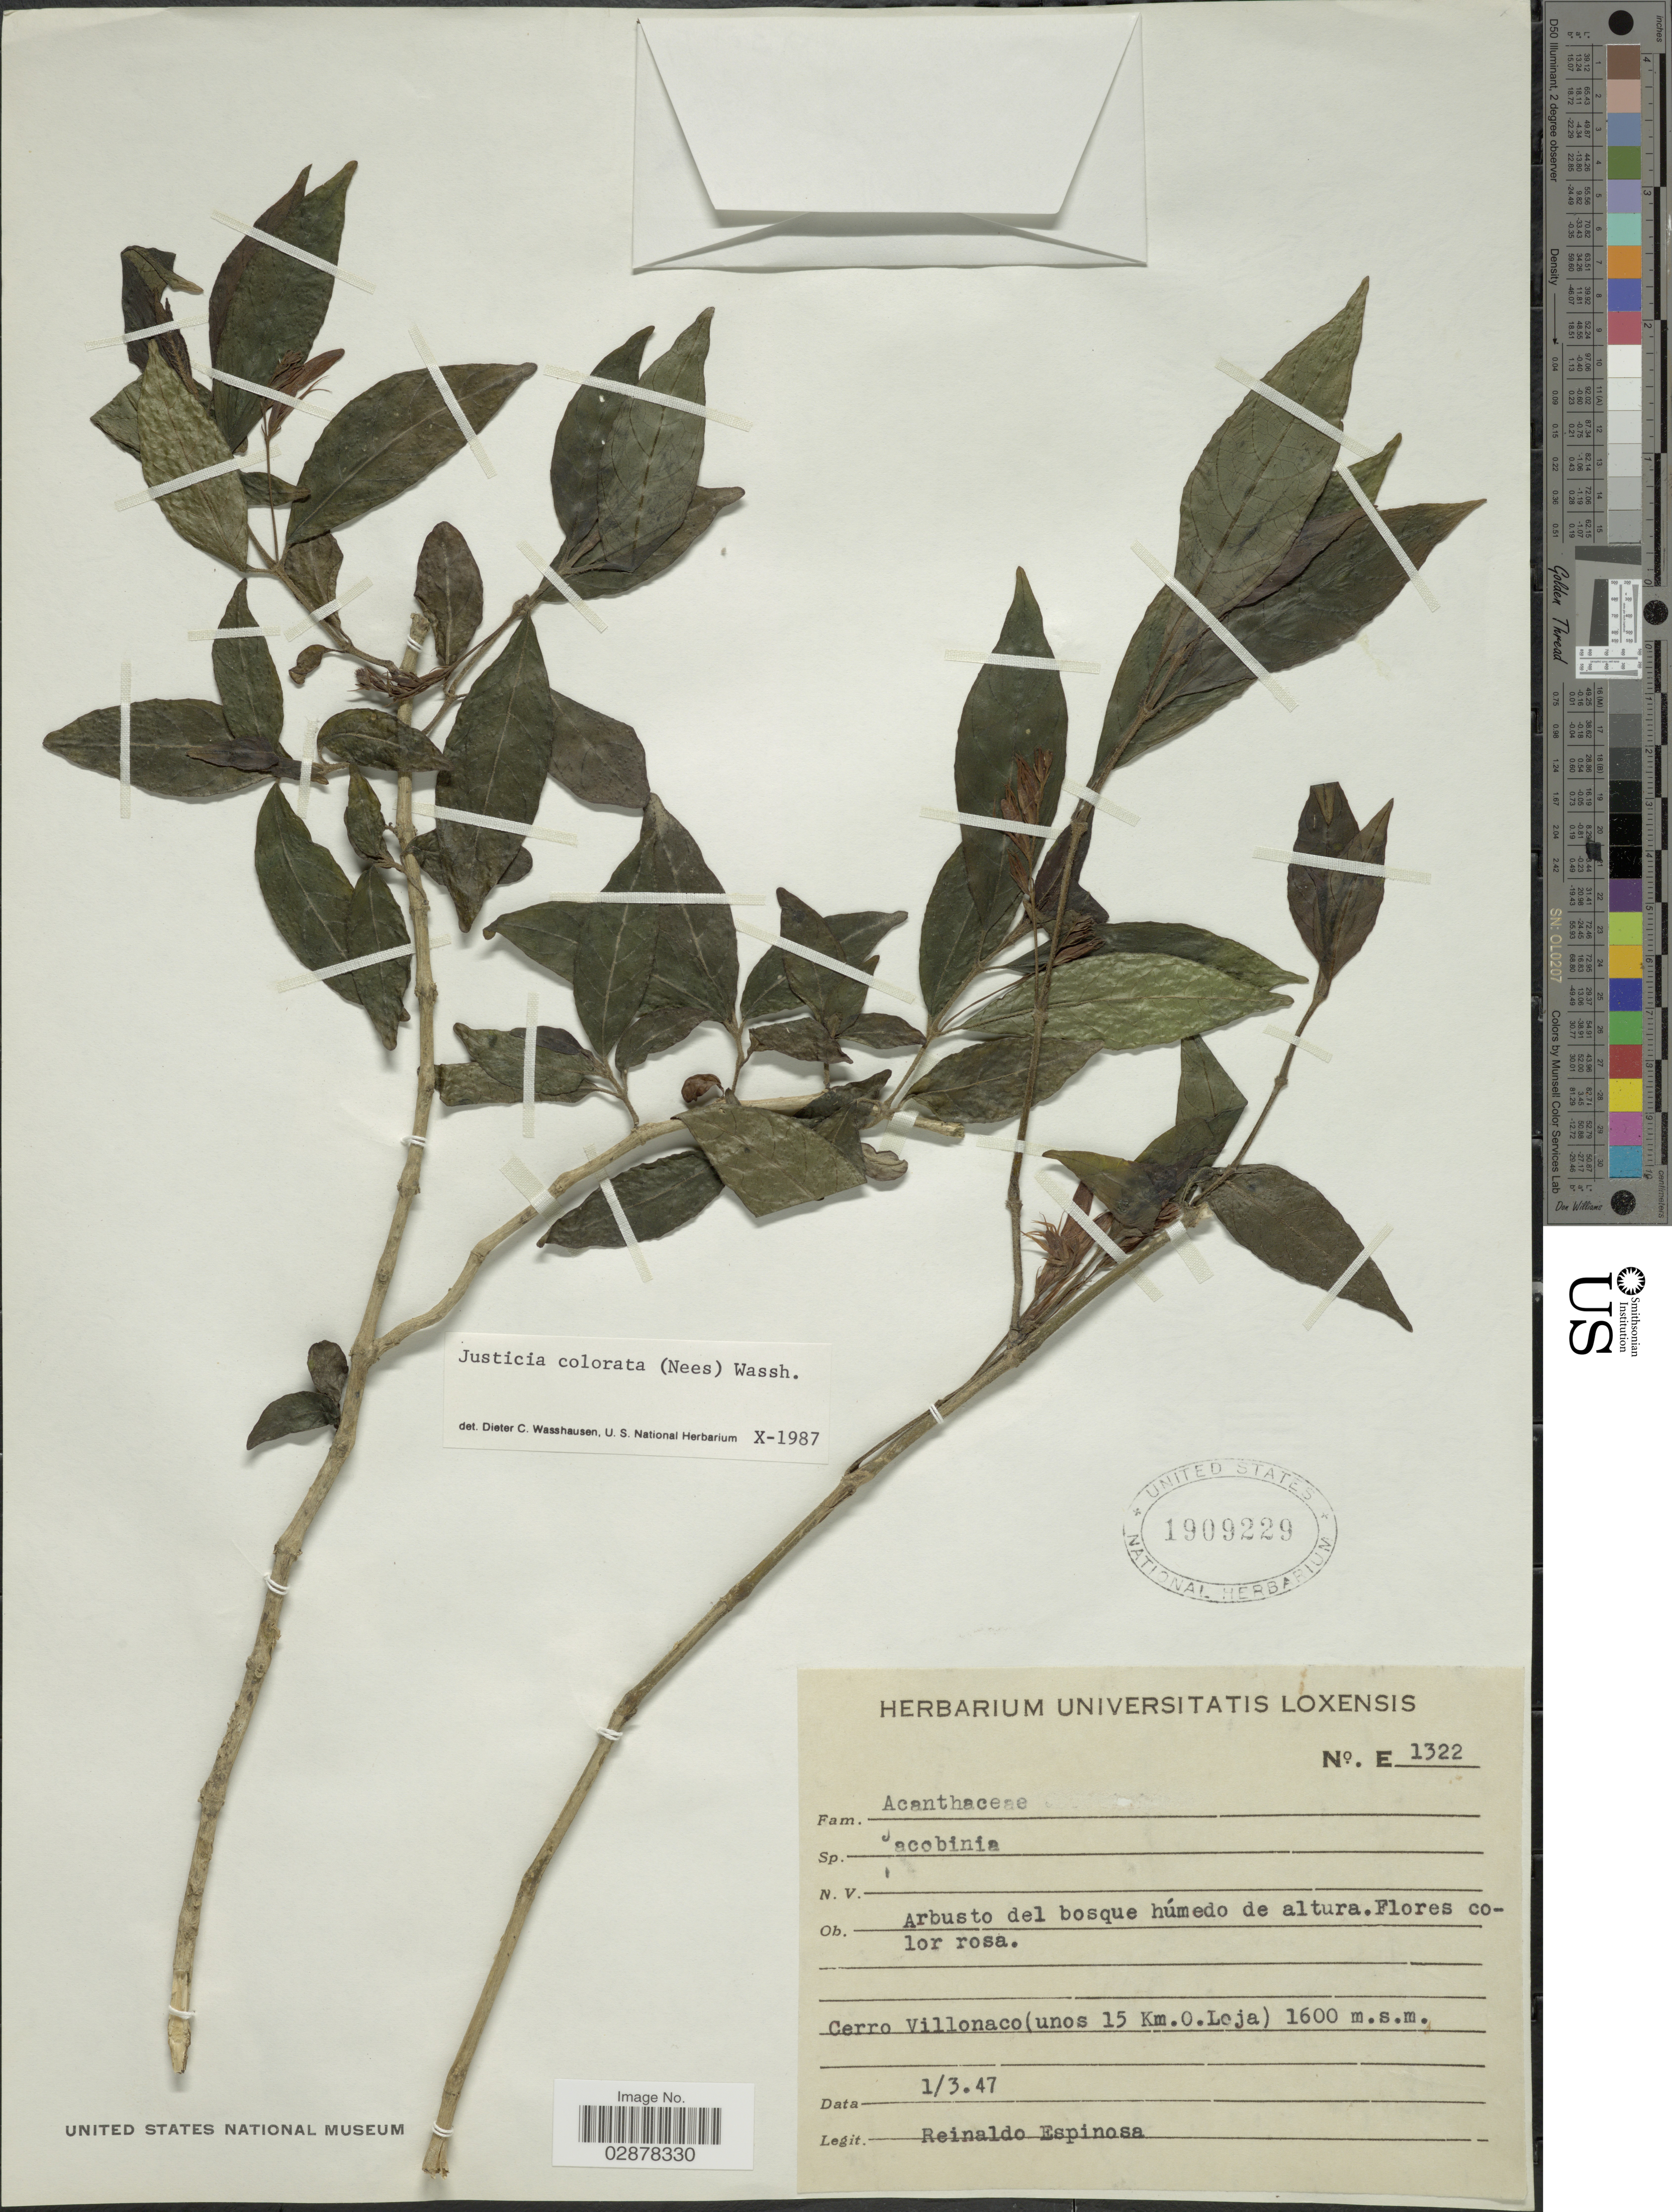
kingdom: Plantae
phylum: Tracheophyta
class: Magnoliopsida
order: Lamiales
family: Acanthaceae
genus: Justicia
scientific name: Justicia colorata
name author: (Nees) Wassh.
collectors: R. Espinosa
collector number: E1322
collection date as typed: Transcribed d/m/y: 1/3/47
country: Ecuador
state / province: Loja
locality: Cerro Villonaco (unos 15 Km. O. Loja).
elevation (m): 1600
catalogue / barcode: US 1909229